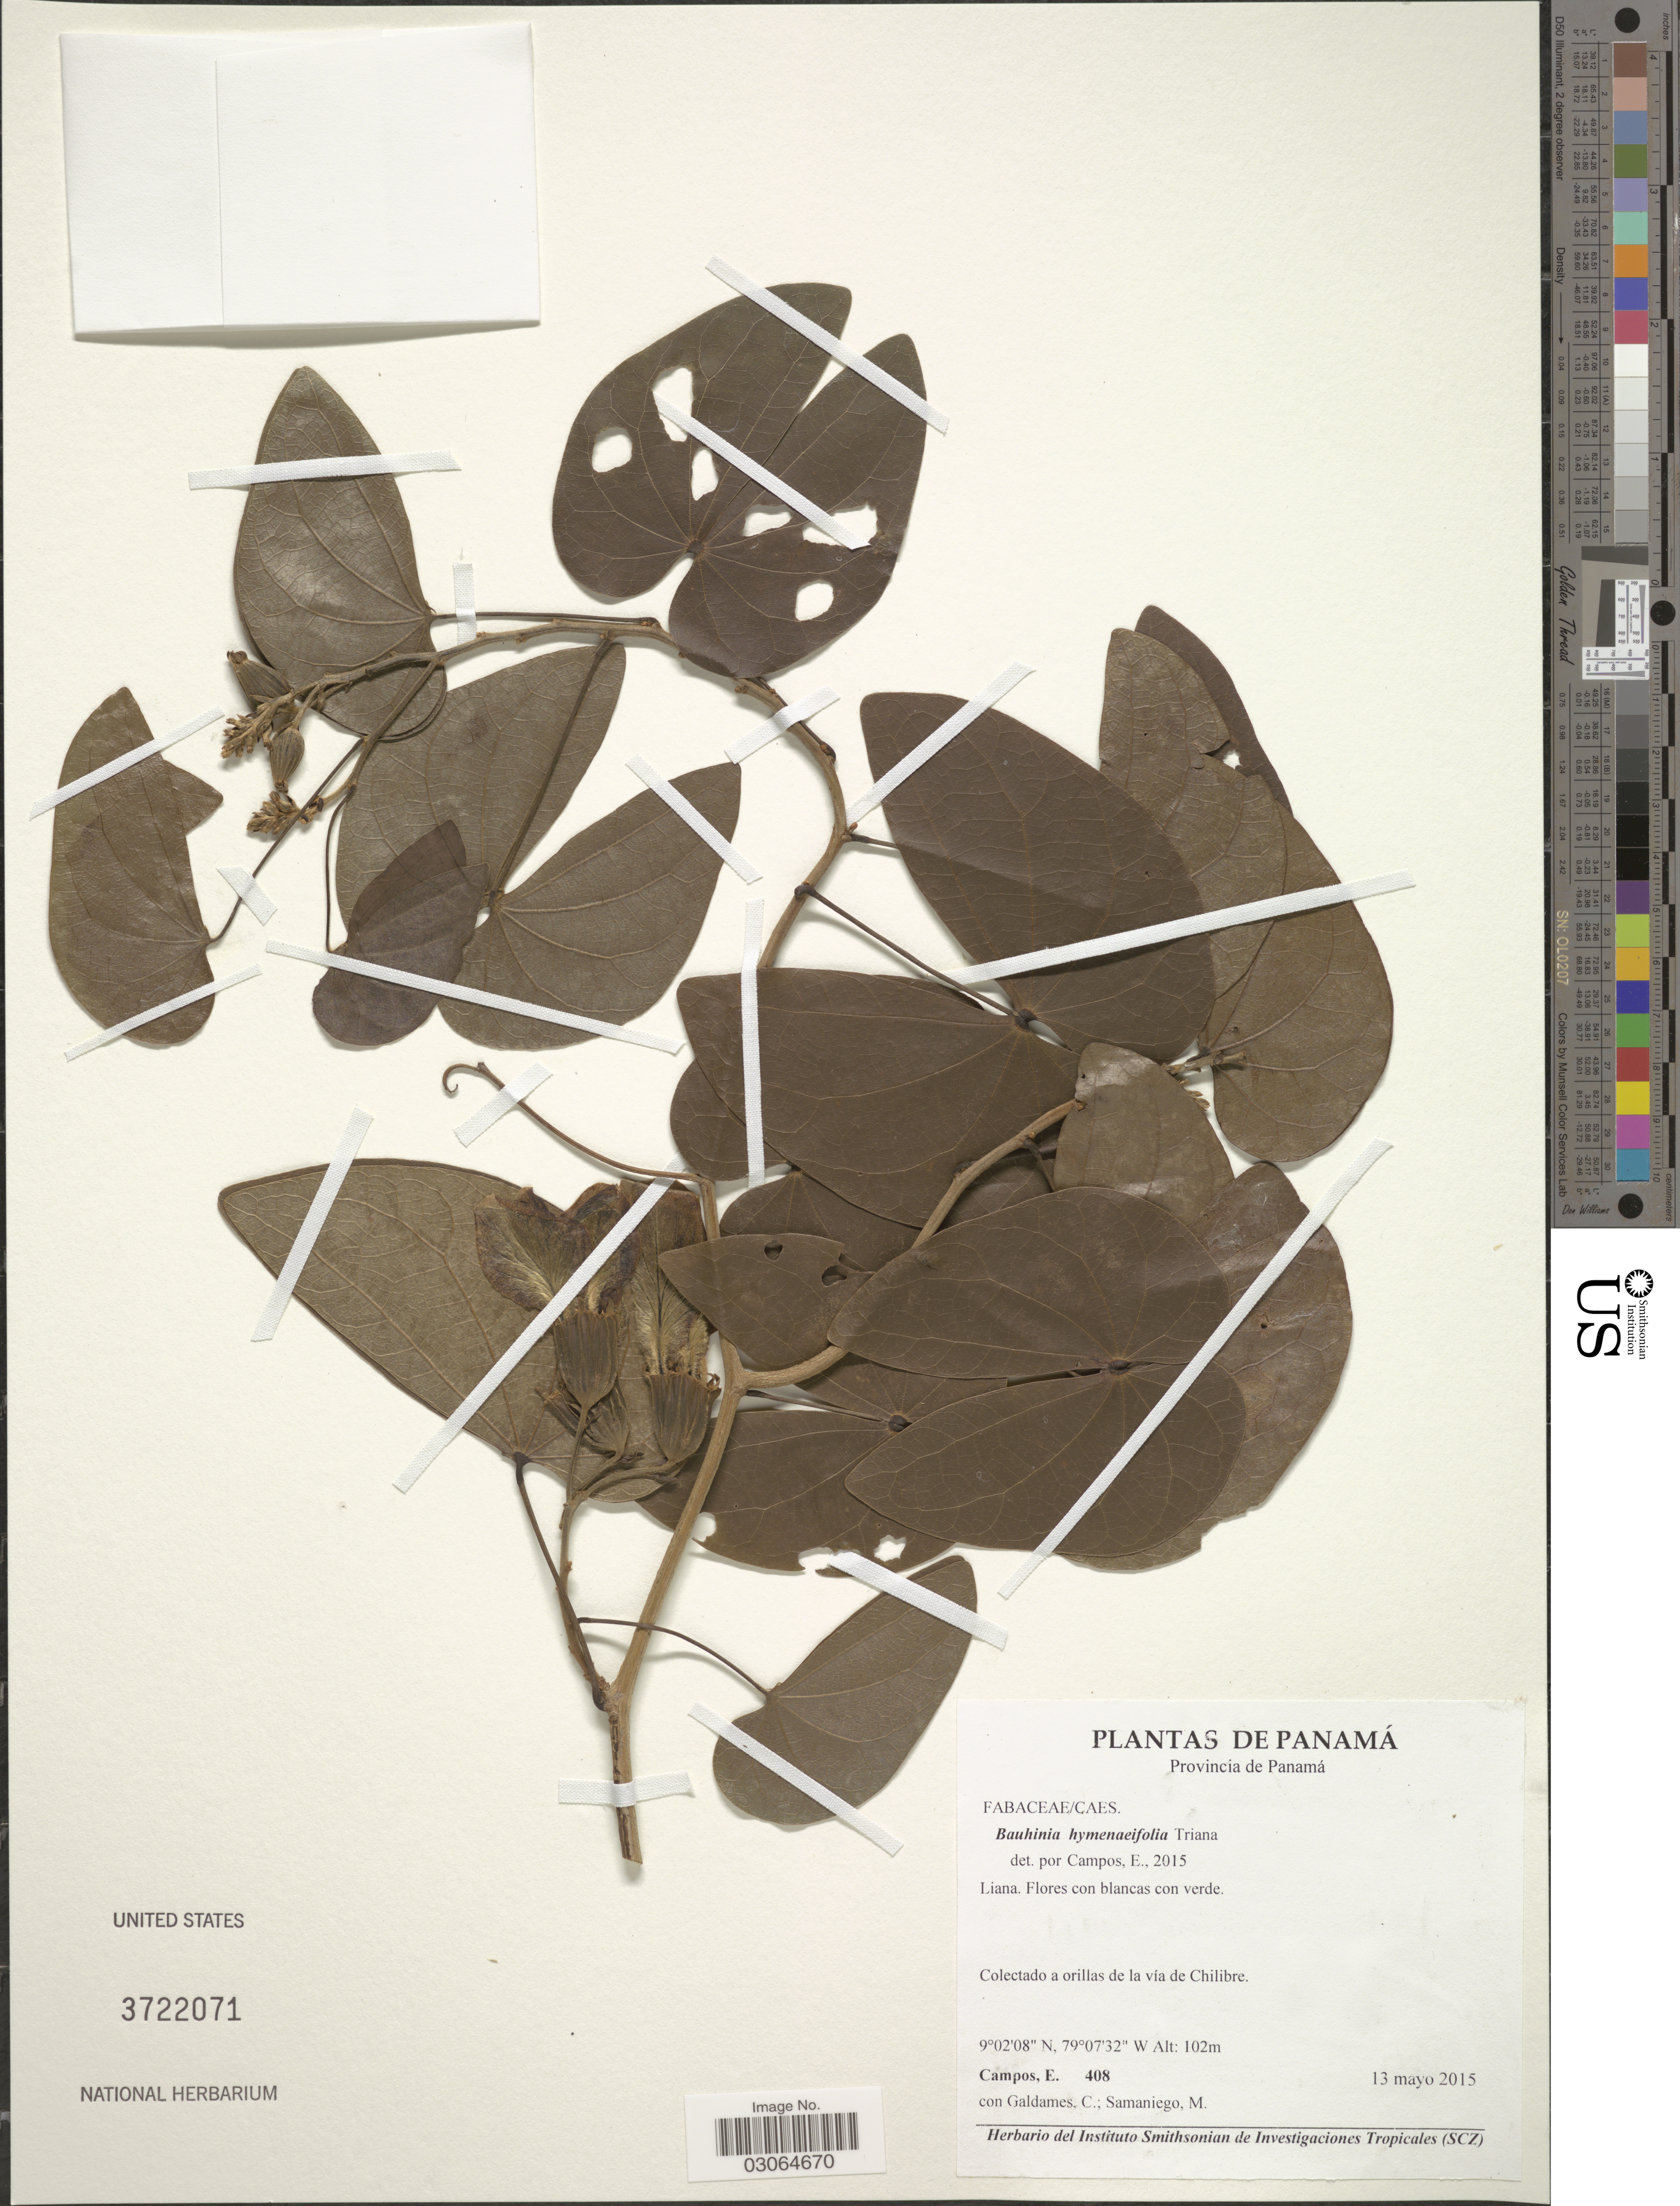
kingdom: Plantae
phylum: Tracheophyta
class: Magnoliopsida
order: Fabales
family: Fabaceae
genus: Bauhinia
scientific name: Bauhinia hymenaeifolia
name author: Hemsl.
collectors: E. Campos, C. Galdames & M. Samaniego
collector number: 408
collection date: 2015-05-13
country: Panama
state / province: Panamá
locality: A orillas de la vía de Chilibre.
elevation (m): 102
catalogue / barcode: US 3722071